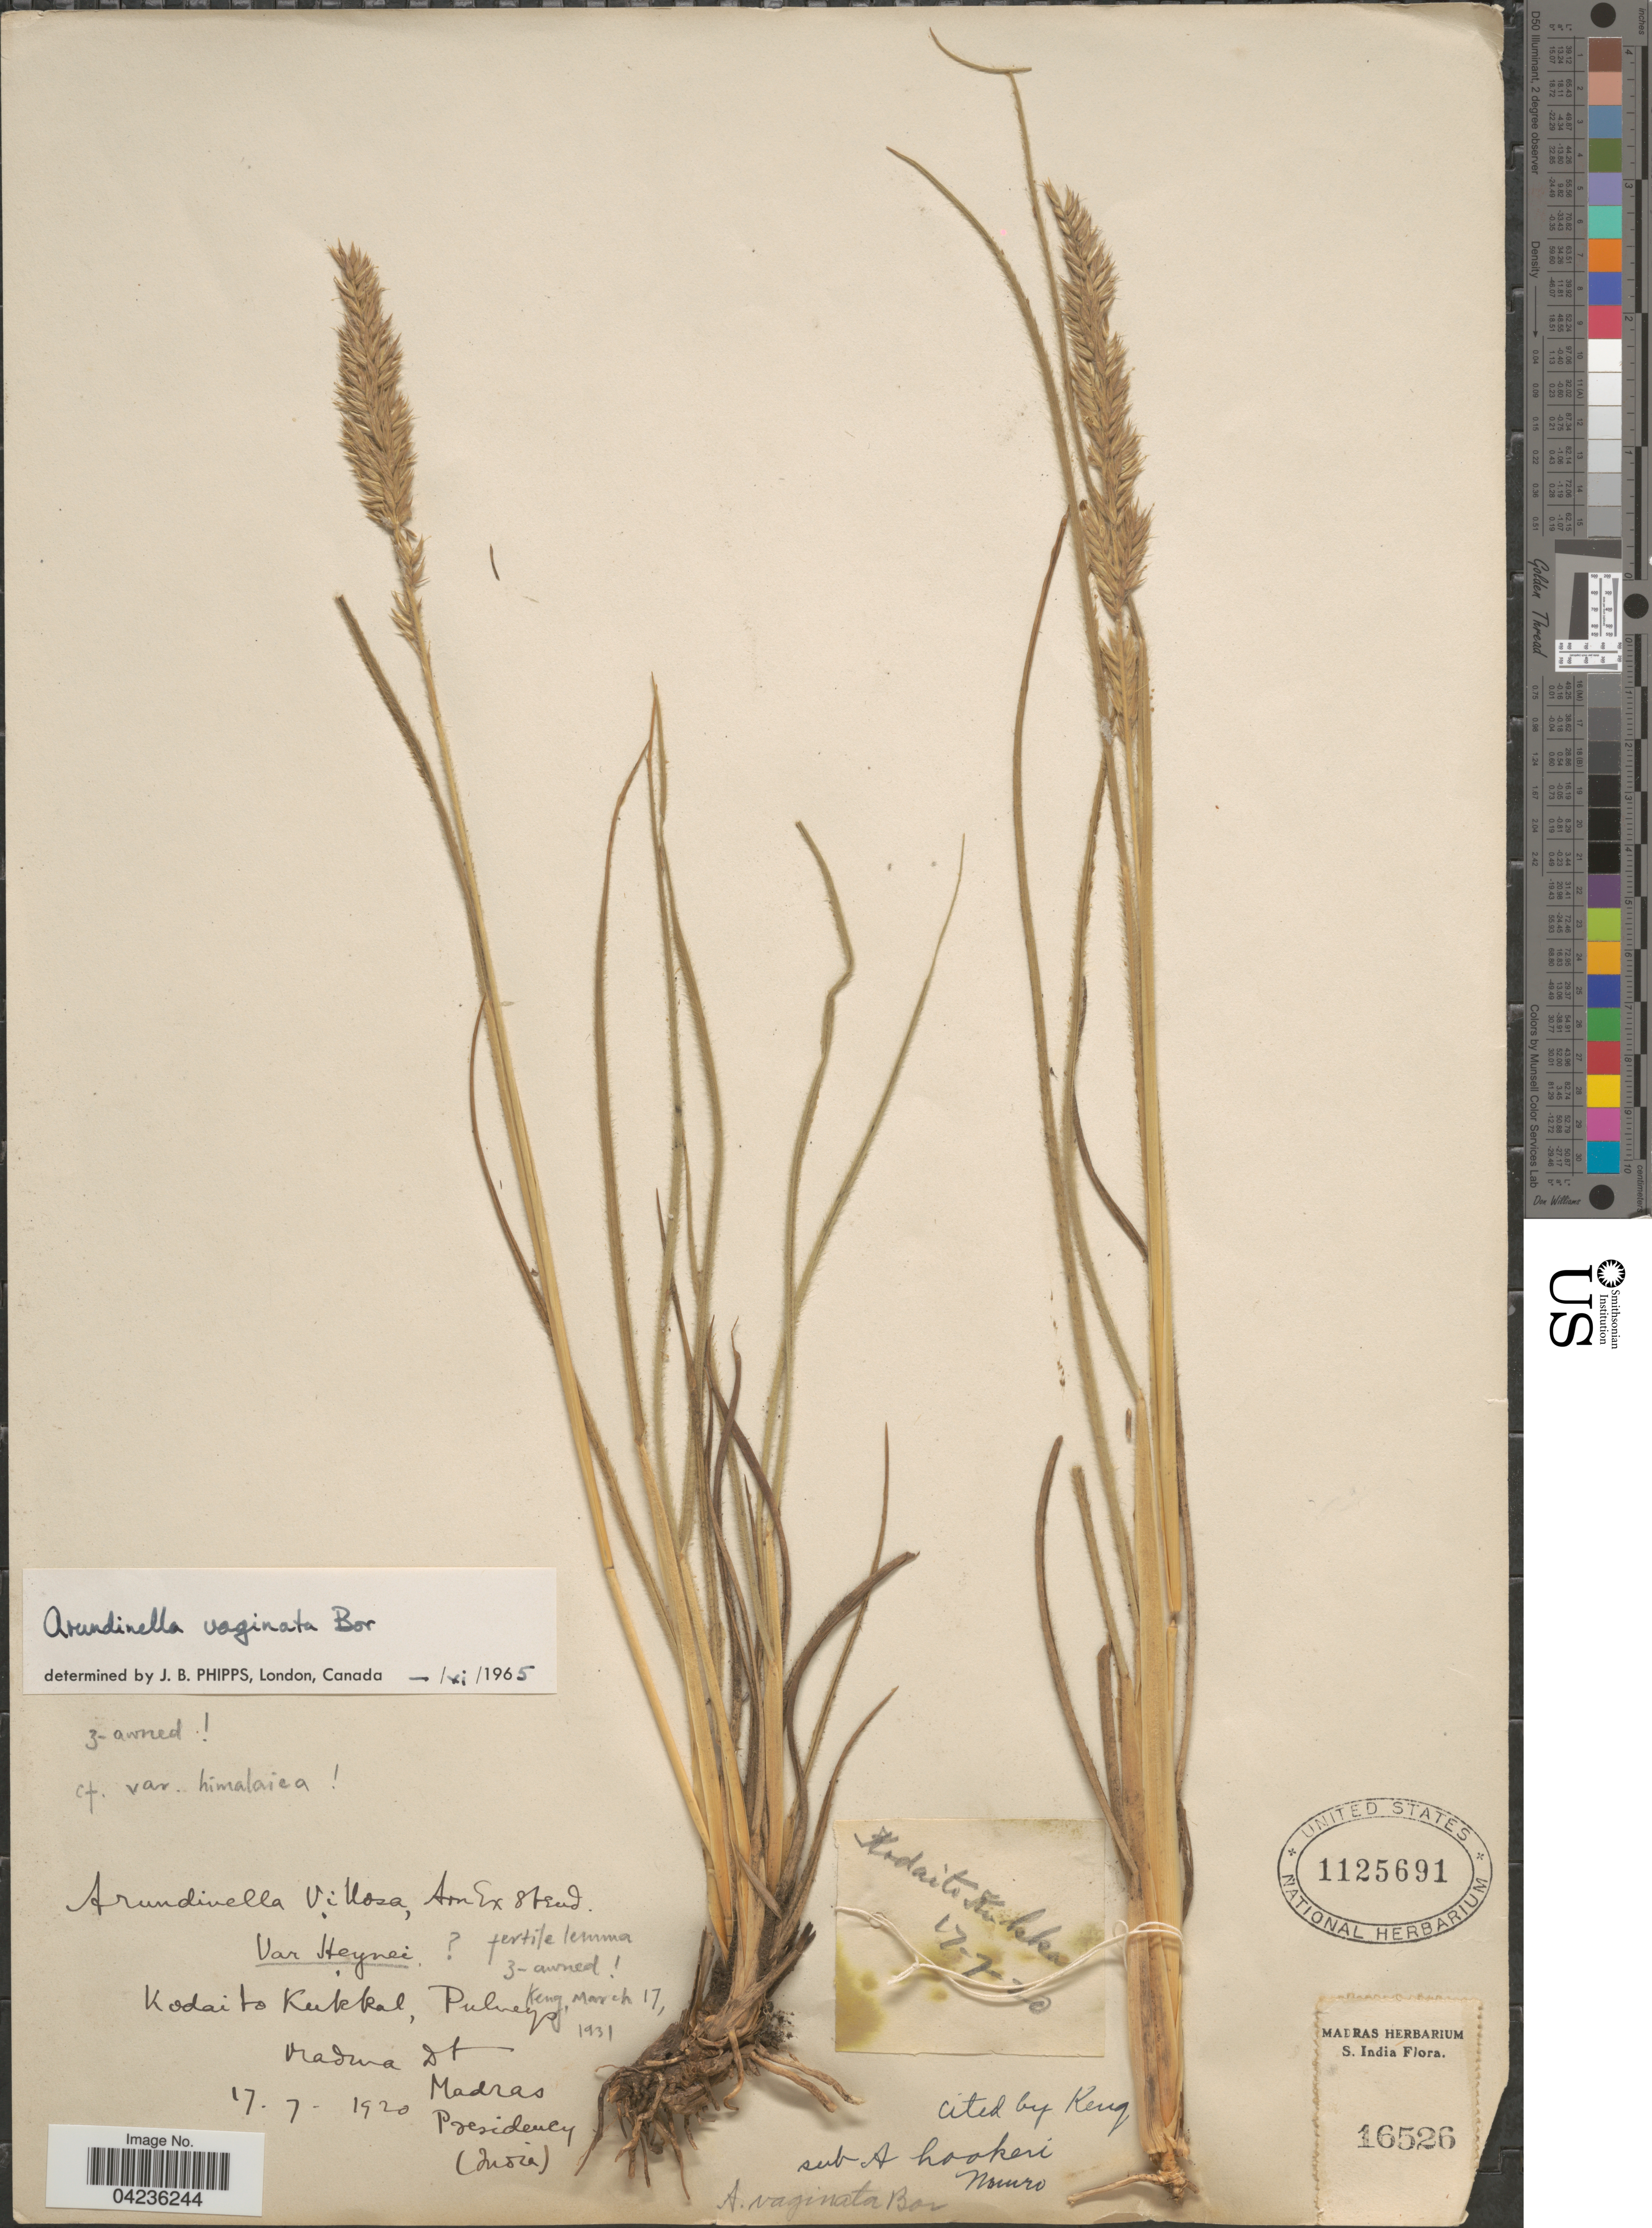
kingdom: Plantae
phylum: Tracheophyta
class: Liliopsida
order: Poales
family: Poaceae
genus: Arundinella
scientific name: Arundinella vaginata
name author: Bor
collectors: Ex herb. Madras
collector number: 16526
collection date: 1920-07-17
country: India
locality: Kodaito Kukkel, Pulneys. Madura Dt. Madras Presidency.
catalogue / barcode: US 1125691